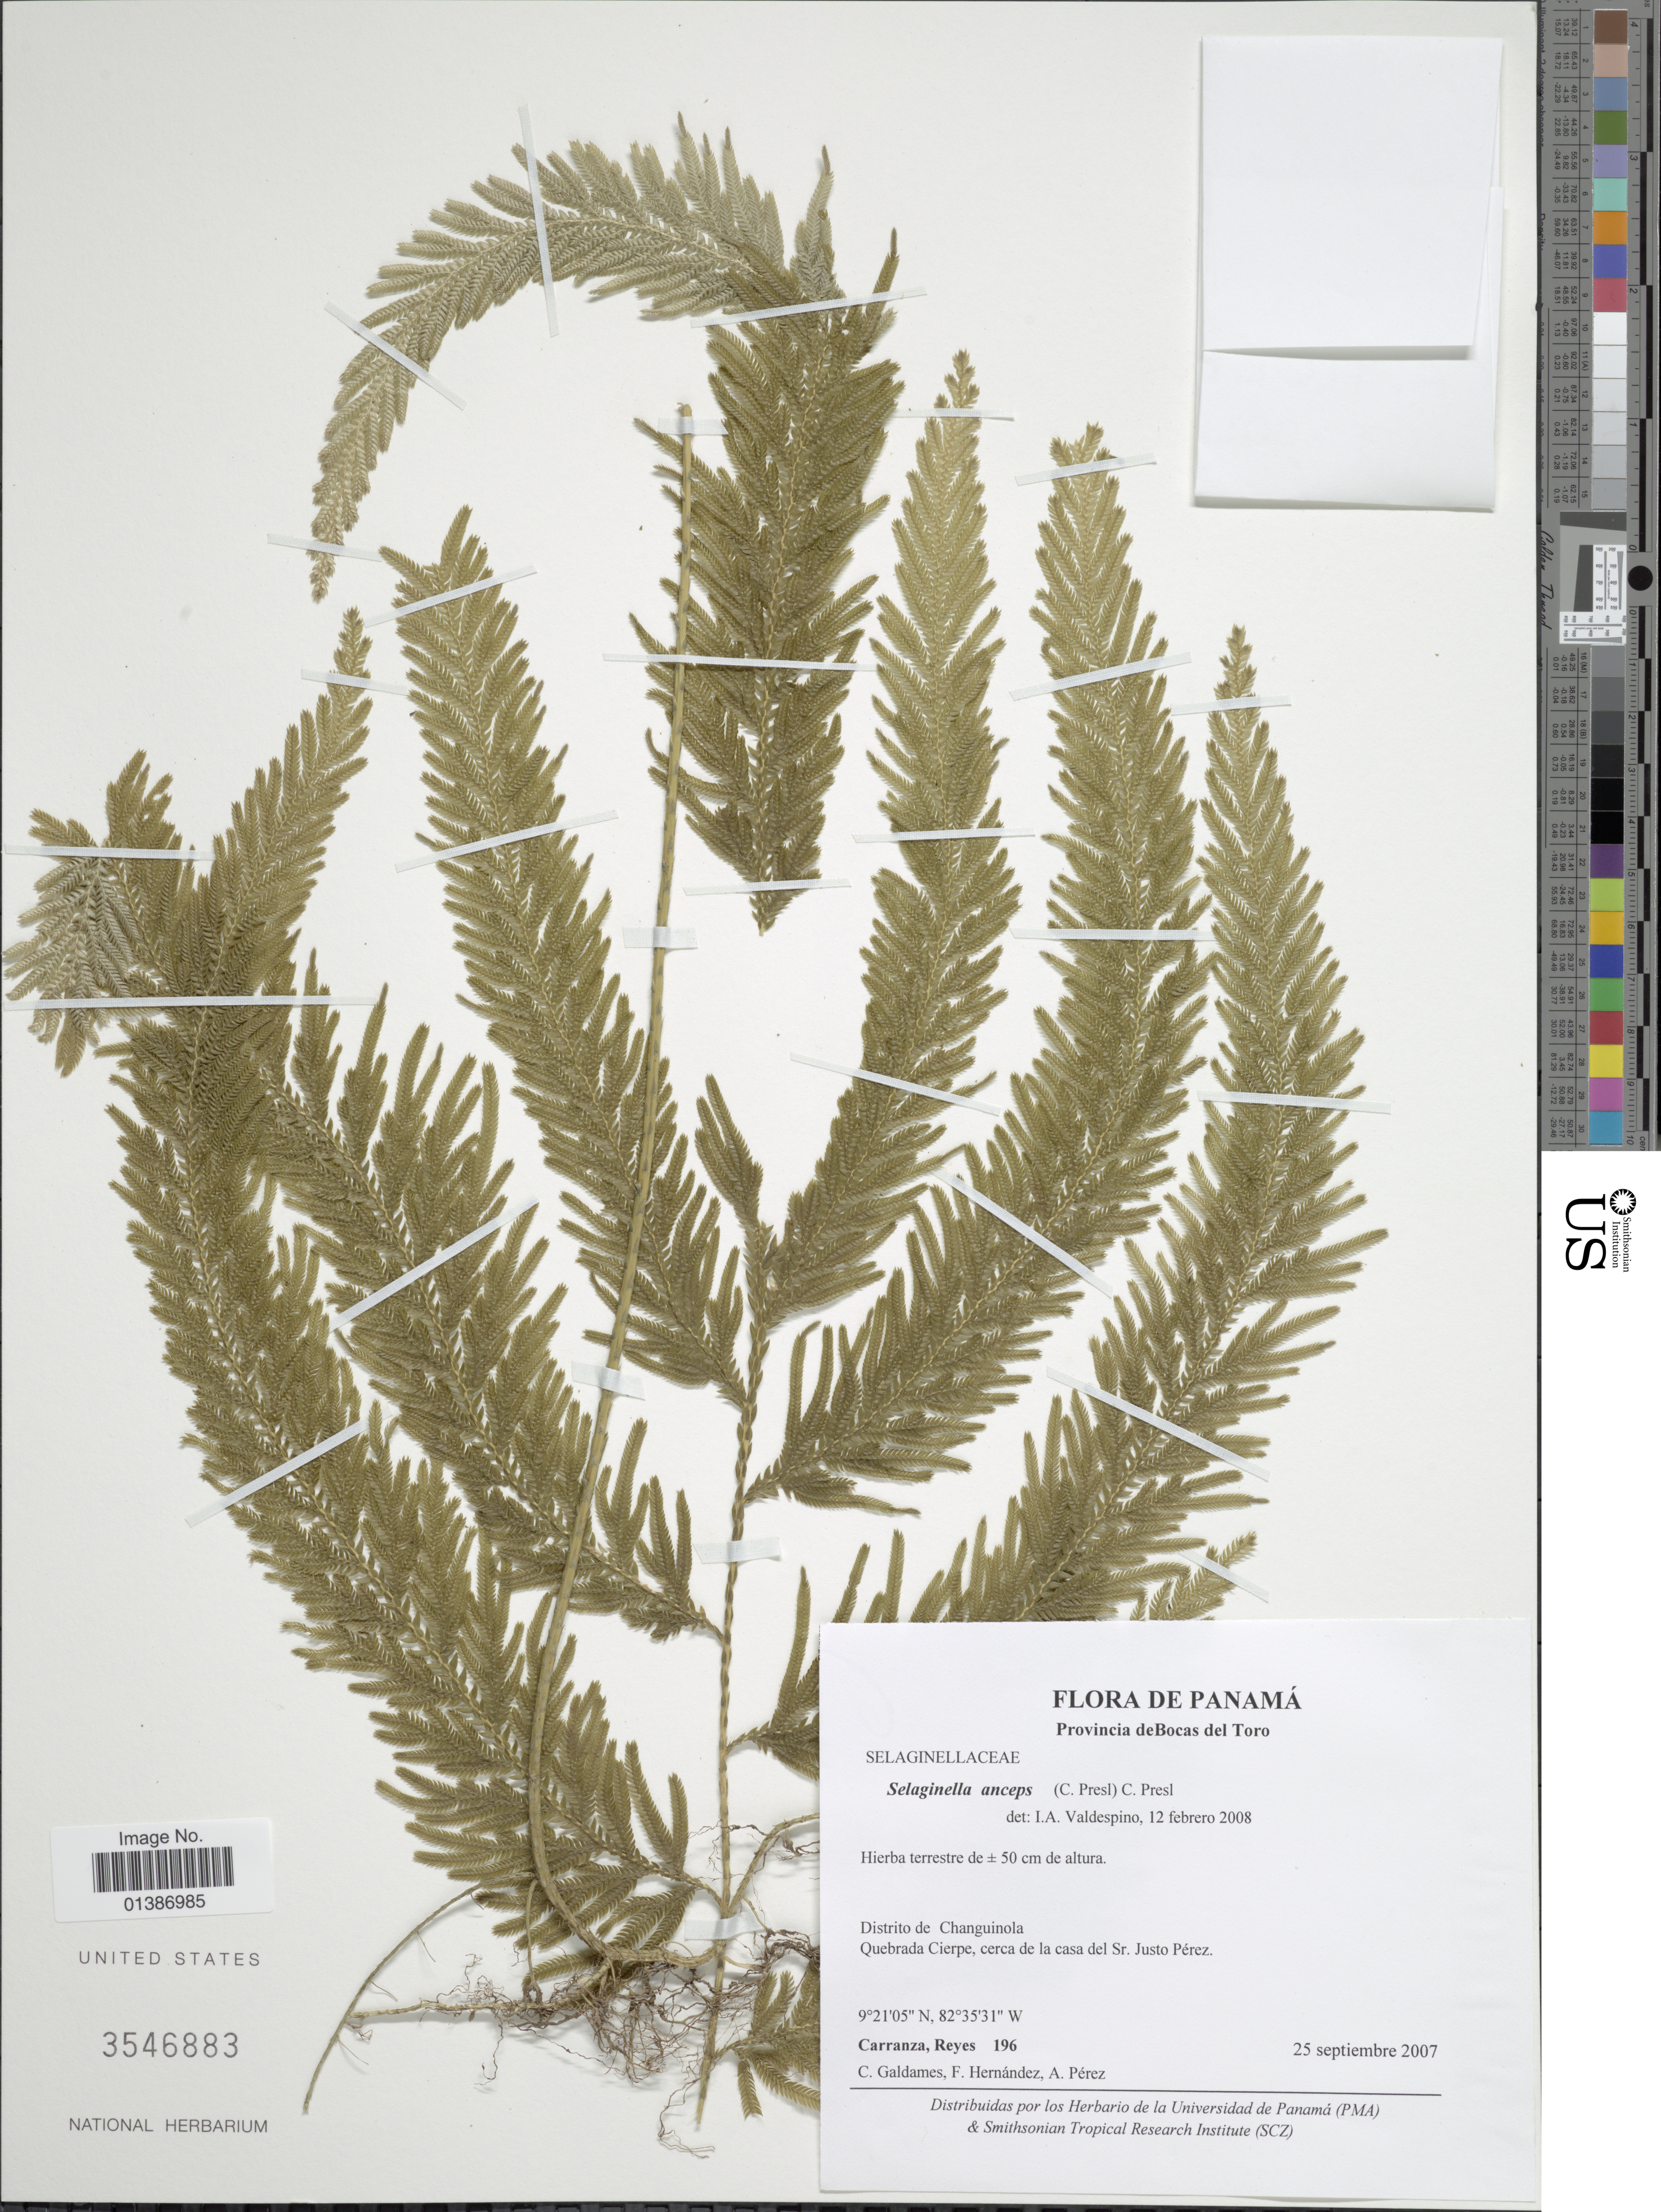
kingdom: Plantae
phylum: Tracheophyta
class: Lycopodiopsida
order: Selaginellales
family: Selaginellaceae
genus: Selaginella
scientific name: Selaginella anceps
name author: (C. Presl)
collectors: C. Reyes, C. Galdames, F. Hernández & A. Pérez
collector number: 196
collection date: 2007-09-25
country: Panama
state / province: Bocas del Toro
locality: Distrito de Changuinola, quebrada Cierpe, cerca de la casa del Sr. Justo Pérez.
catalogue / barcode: US 3546883